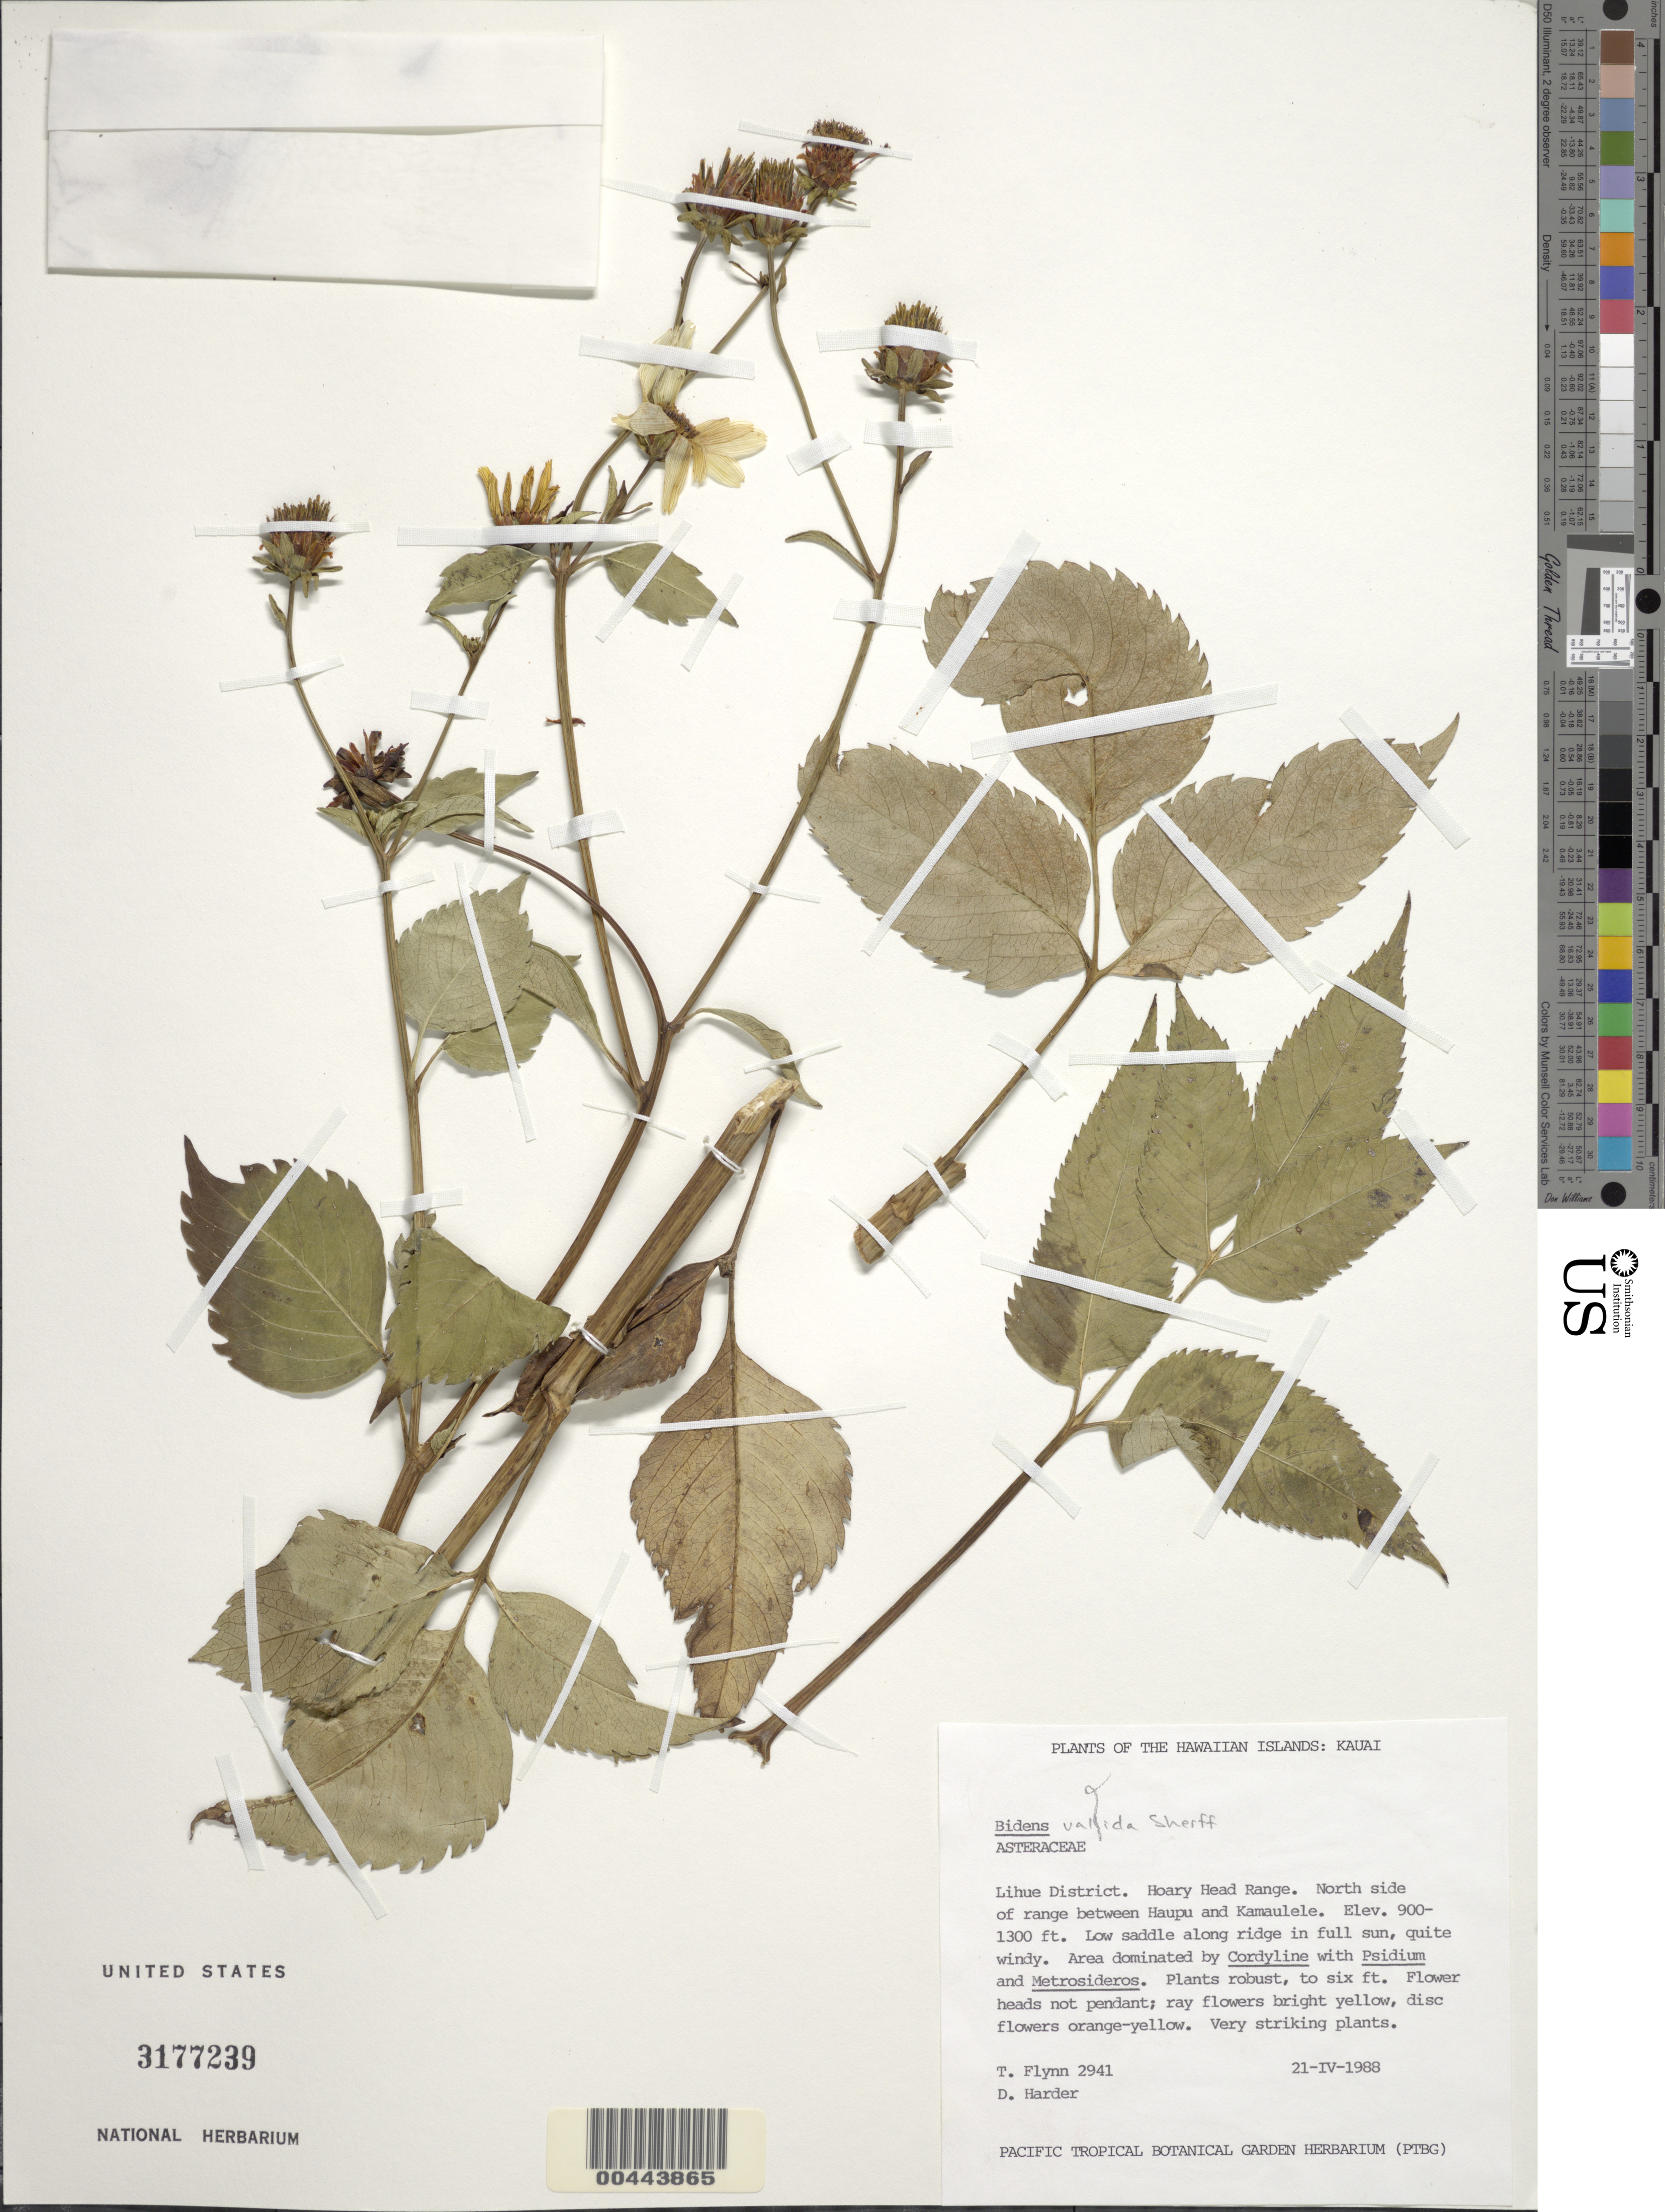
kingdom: Plantae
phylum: Tracheophyta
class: Magnoliopsida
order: Asterales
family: Asteraceae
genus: Bidens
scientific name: Bidens valida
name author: Sherff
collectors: T. W. Flynn & D. Harder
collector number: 2941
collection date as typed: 21 Apr 1988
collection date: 1988-04-21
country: United States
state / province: Hawaii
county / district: Kauai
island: Kaua'i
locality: Lihue District, Hoary Head Range, North side of range between Haupu and Kamaulele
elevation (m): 274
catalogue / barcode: US 3177239